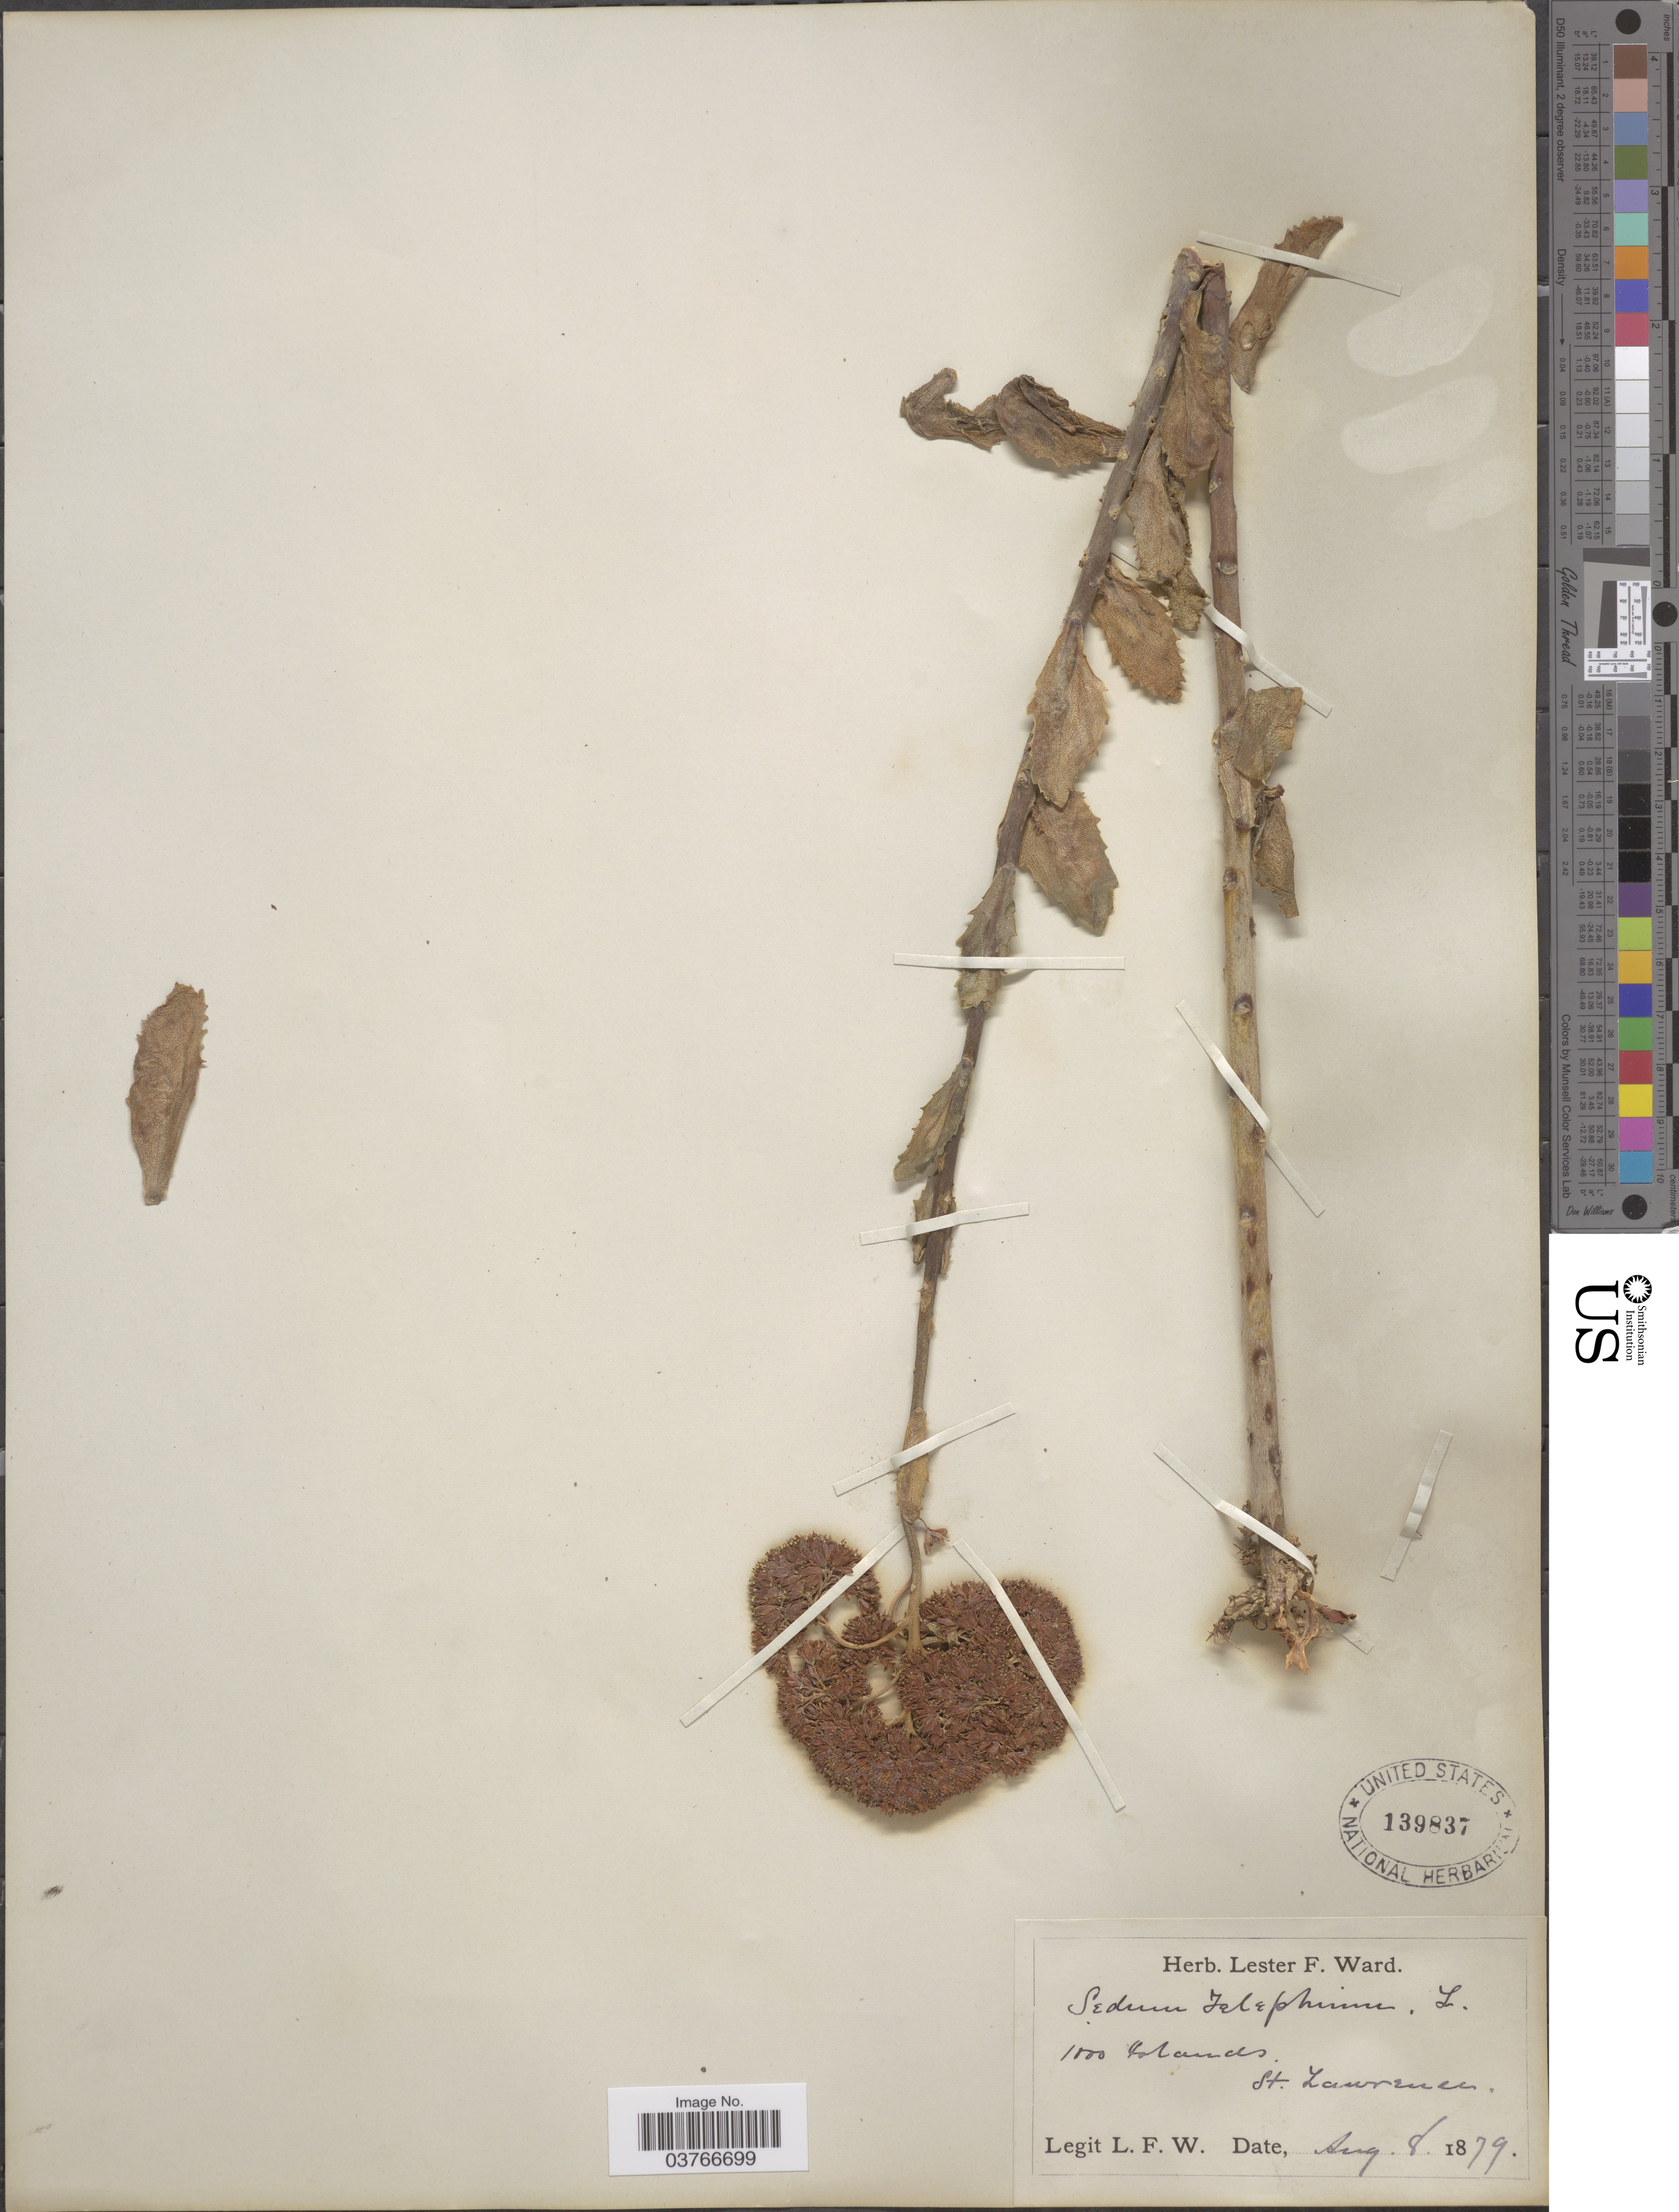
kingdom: Plantae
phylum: Tracheophyta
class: Magnoliopsida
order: Saxifragales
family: Crassulaceae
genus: Hylotelephium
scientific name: Hylotelephium telephium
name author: (L.) H. Ohba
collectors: L. F. Ward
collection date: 1879-08-08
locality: Yolandes [interpreted]. St. Lawrence.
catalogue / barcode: US 139837